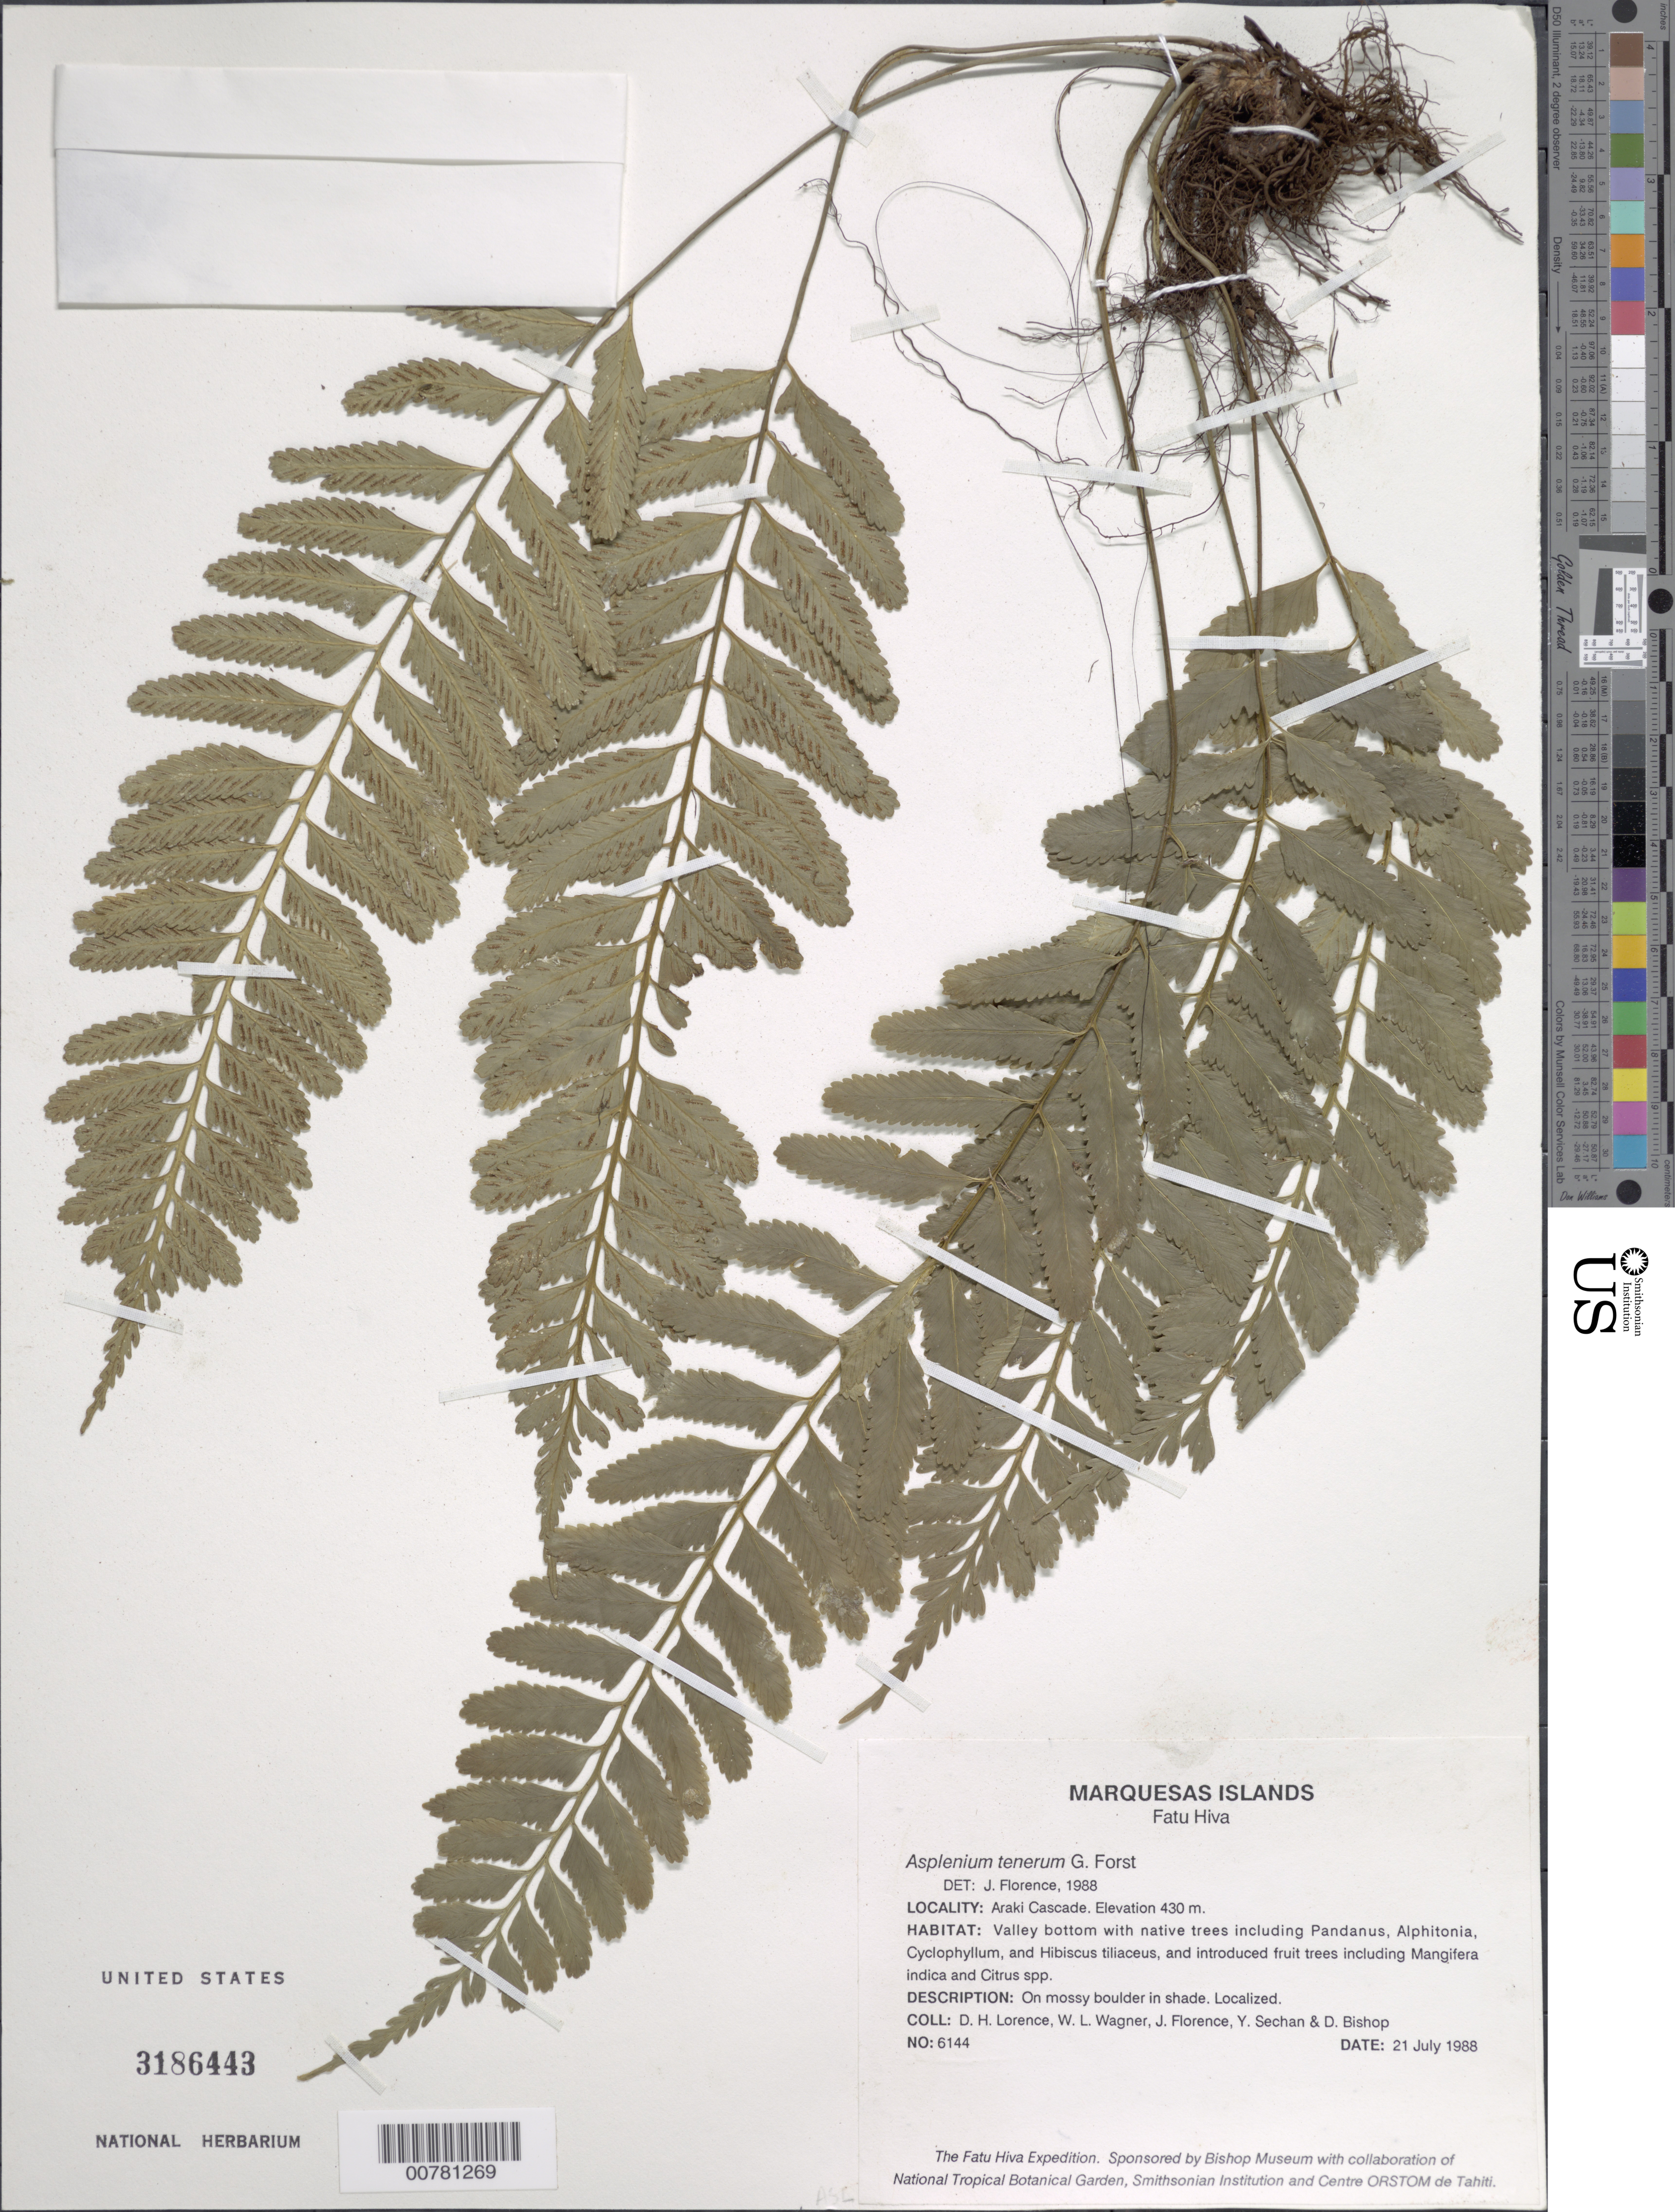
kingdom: Plantae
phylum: Tracheophyta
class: Polypodiopsida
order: Polypodiales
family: Aspleniaceae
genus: Asplenium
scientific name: Asplenium tenerum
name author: G. Forst.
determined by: Lorence, David H., (PTBG), National Tropical Botanical Garden (UNITED STATES)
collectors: D. Lorence, W. L. Wagner, J. Florence, Y. Sechan & D. Bishop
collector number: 6144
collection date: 1988-07-21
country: French Polynesia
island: Fatu Hiva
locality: Araki Cascade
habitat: Valley bottom; On mossy boulder in shade. Localized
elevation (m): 430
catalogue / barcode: US 3186443